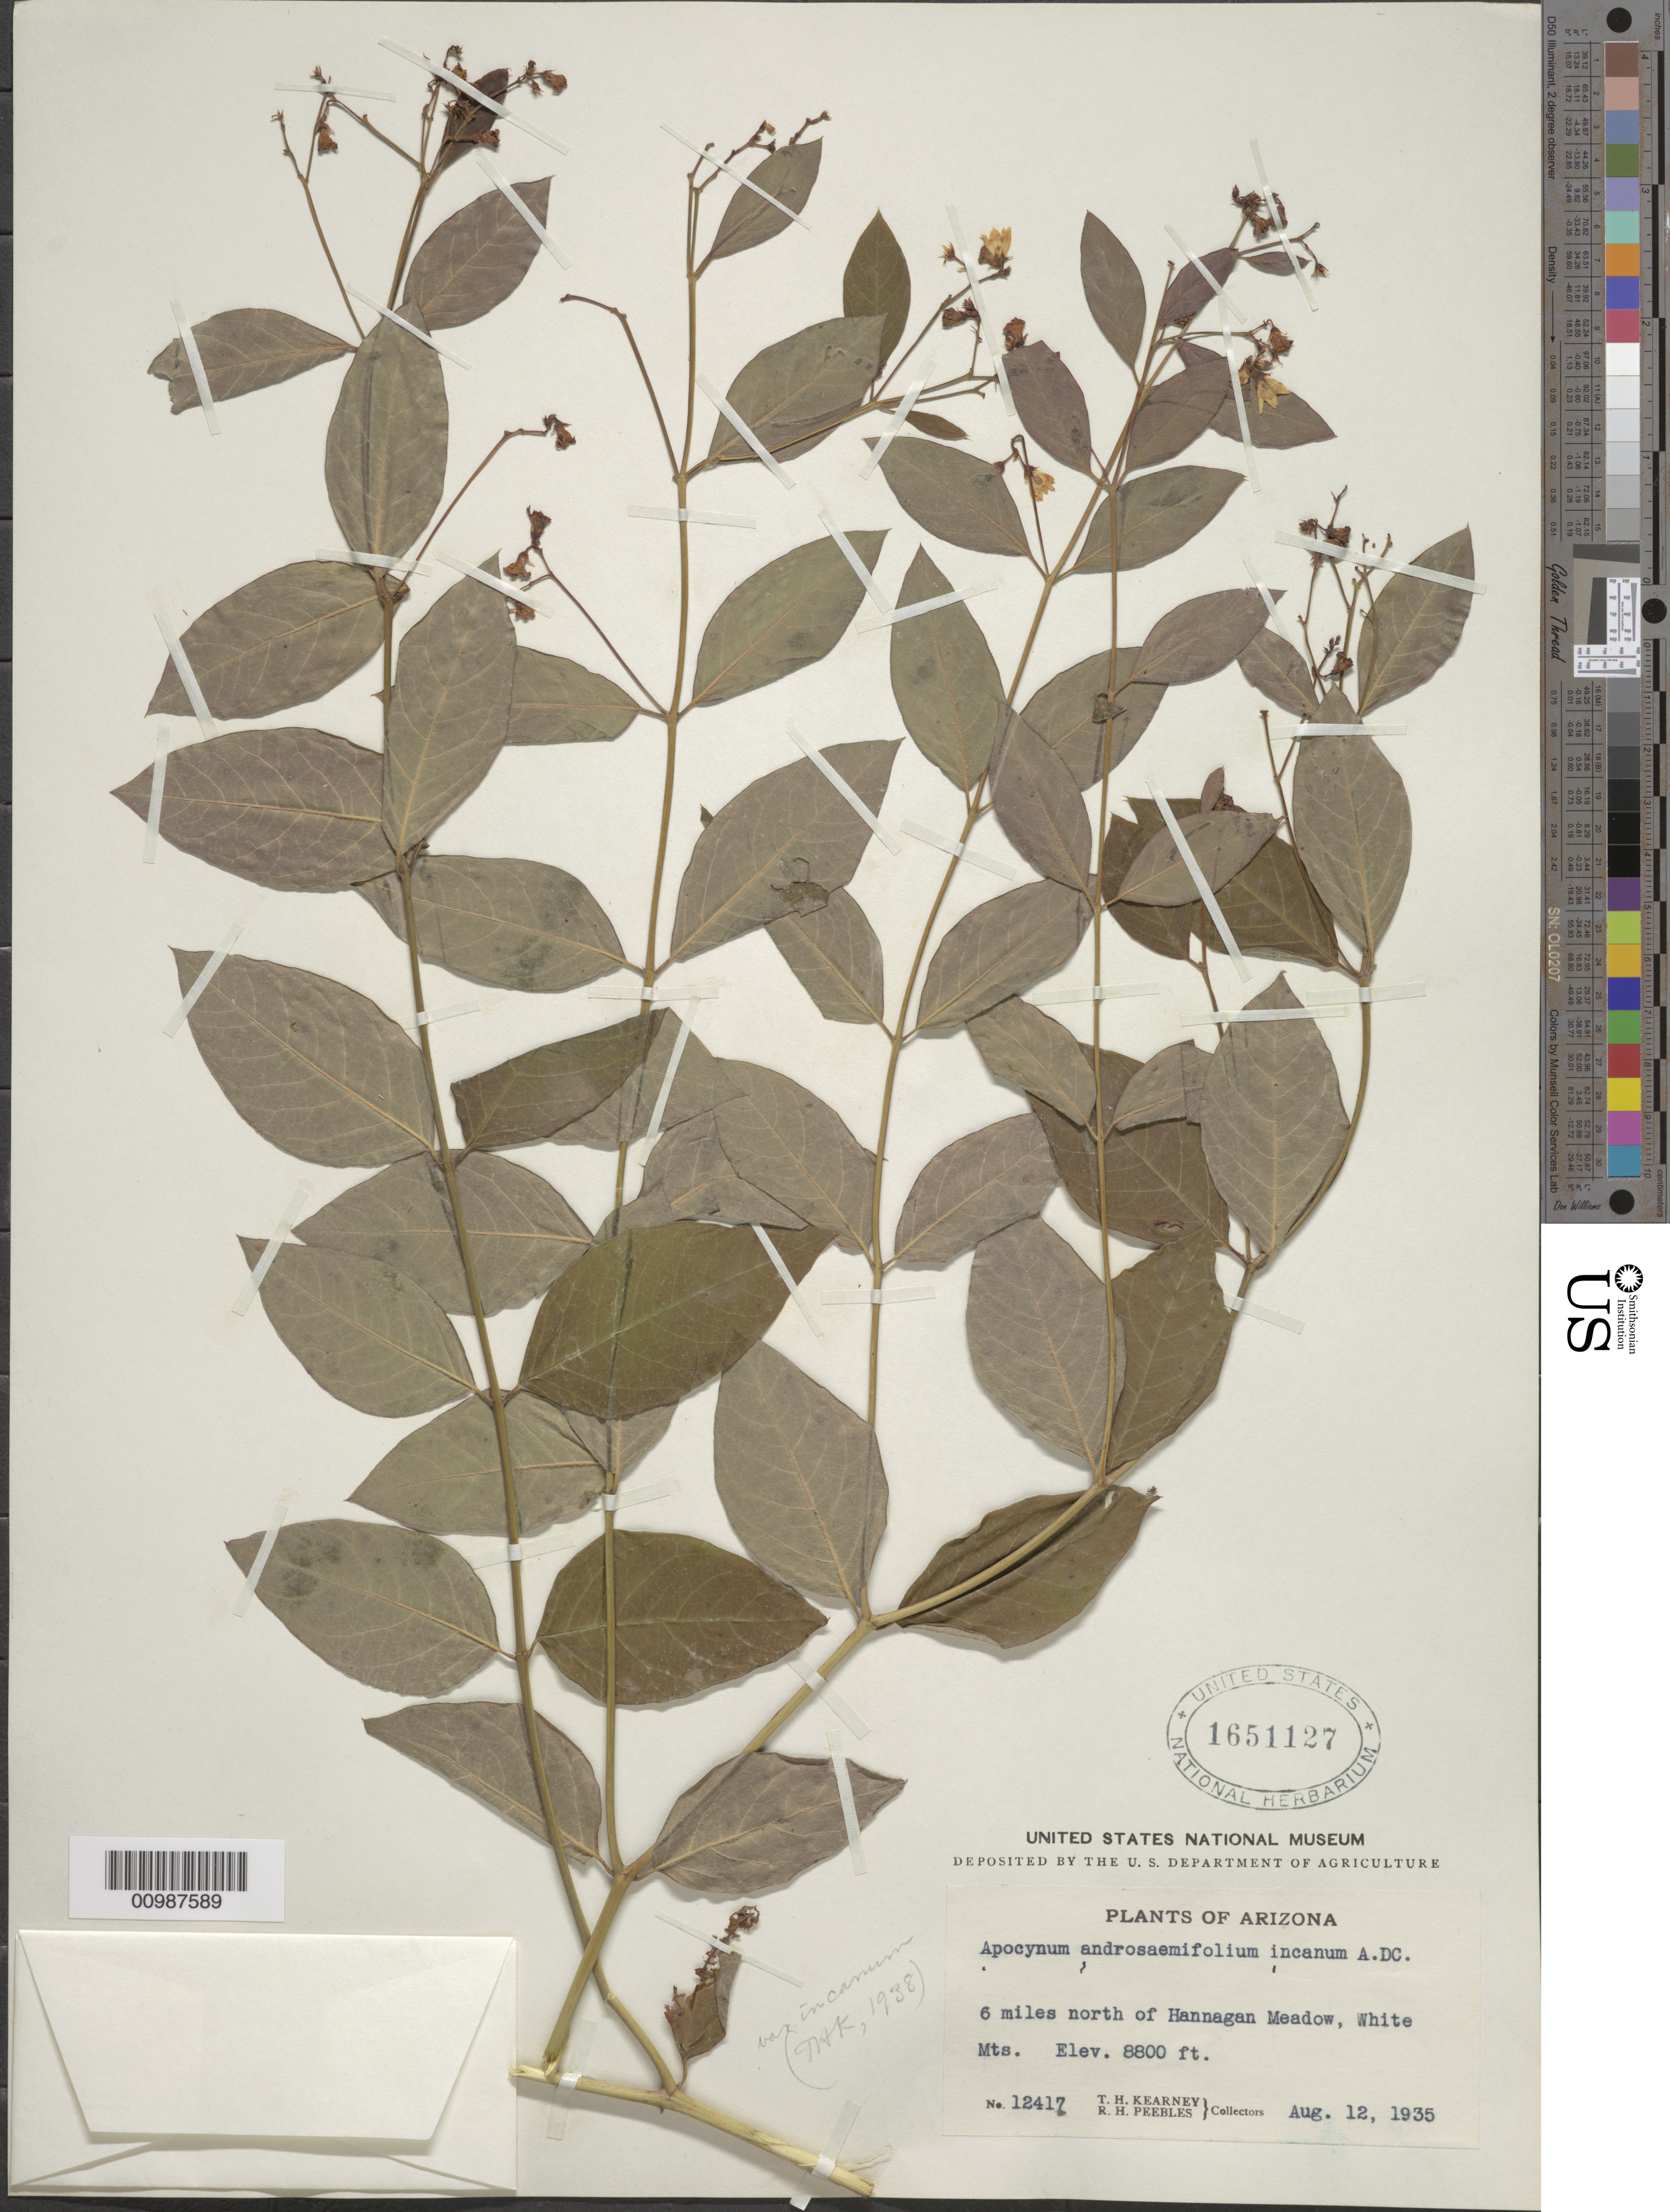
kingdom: Plantae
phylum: Tracheophyta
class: Magnoliopsida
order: Gentianales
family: Apocynaceae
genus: Apocynum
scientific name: Apocynum androsaemifolium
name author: L.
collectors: T. H. Kearney & R. H. Peebles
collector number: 12417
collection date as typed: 12 Aug 1935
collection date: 1935-08-12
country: United States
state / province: Arizona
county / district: Greenlee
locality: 6 miles N of Hannagan Meadow. White Mountains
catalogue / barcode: US 1651127